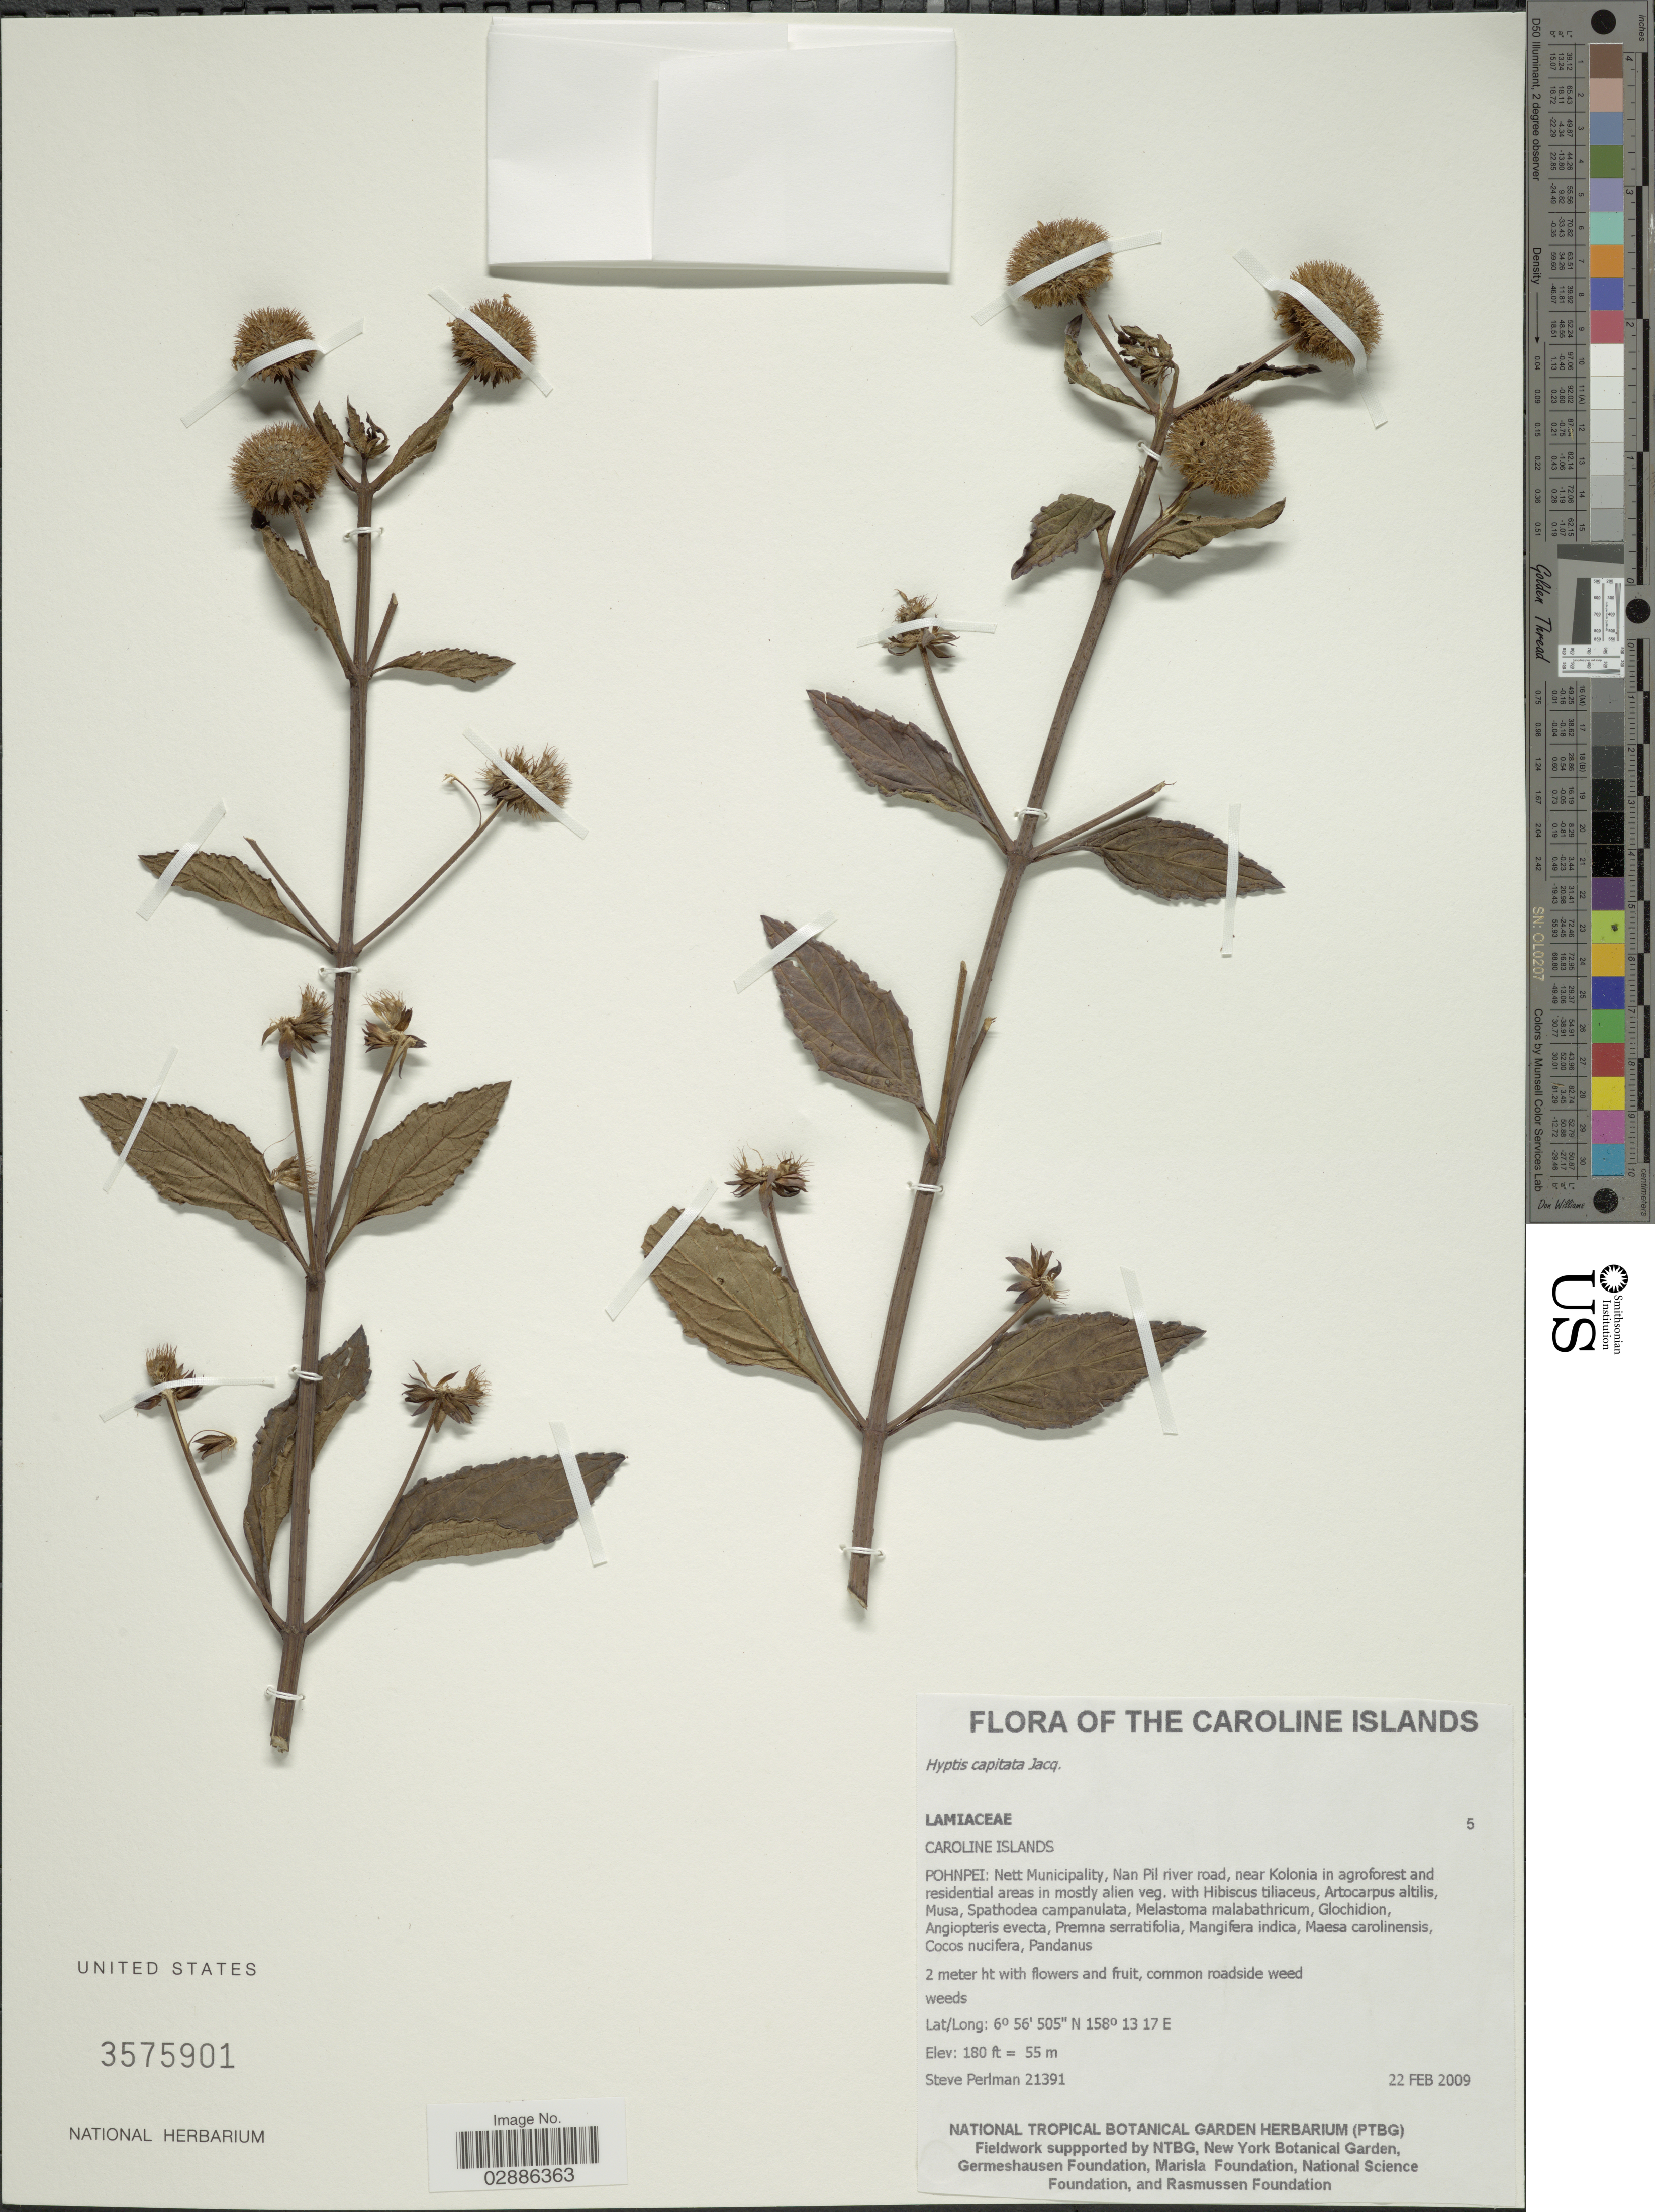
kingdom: Plantae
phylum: Tracheophyta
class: Magnoliopsida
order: Lamiales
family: Lamiaceae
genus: Hyptis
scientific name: Hyptis capitata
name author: Jacq.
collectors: S. Perlman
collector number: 21391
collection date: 2009-02-22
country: Micronesia, Federated States of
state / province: Pohnpei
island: Pohnpei [Ponape]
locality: Caroline Islands, Pohnpei: Nett Municipality, Nan Pil River road, near Kolonia in agroforest and residential areas in mostly alien veg.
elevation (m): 55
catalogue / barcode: US 3575901